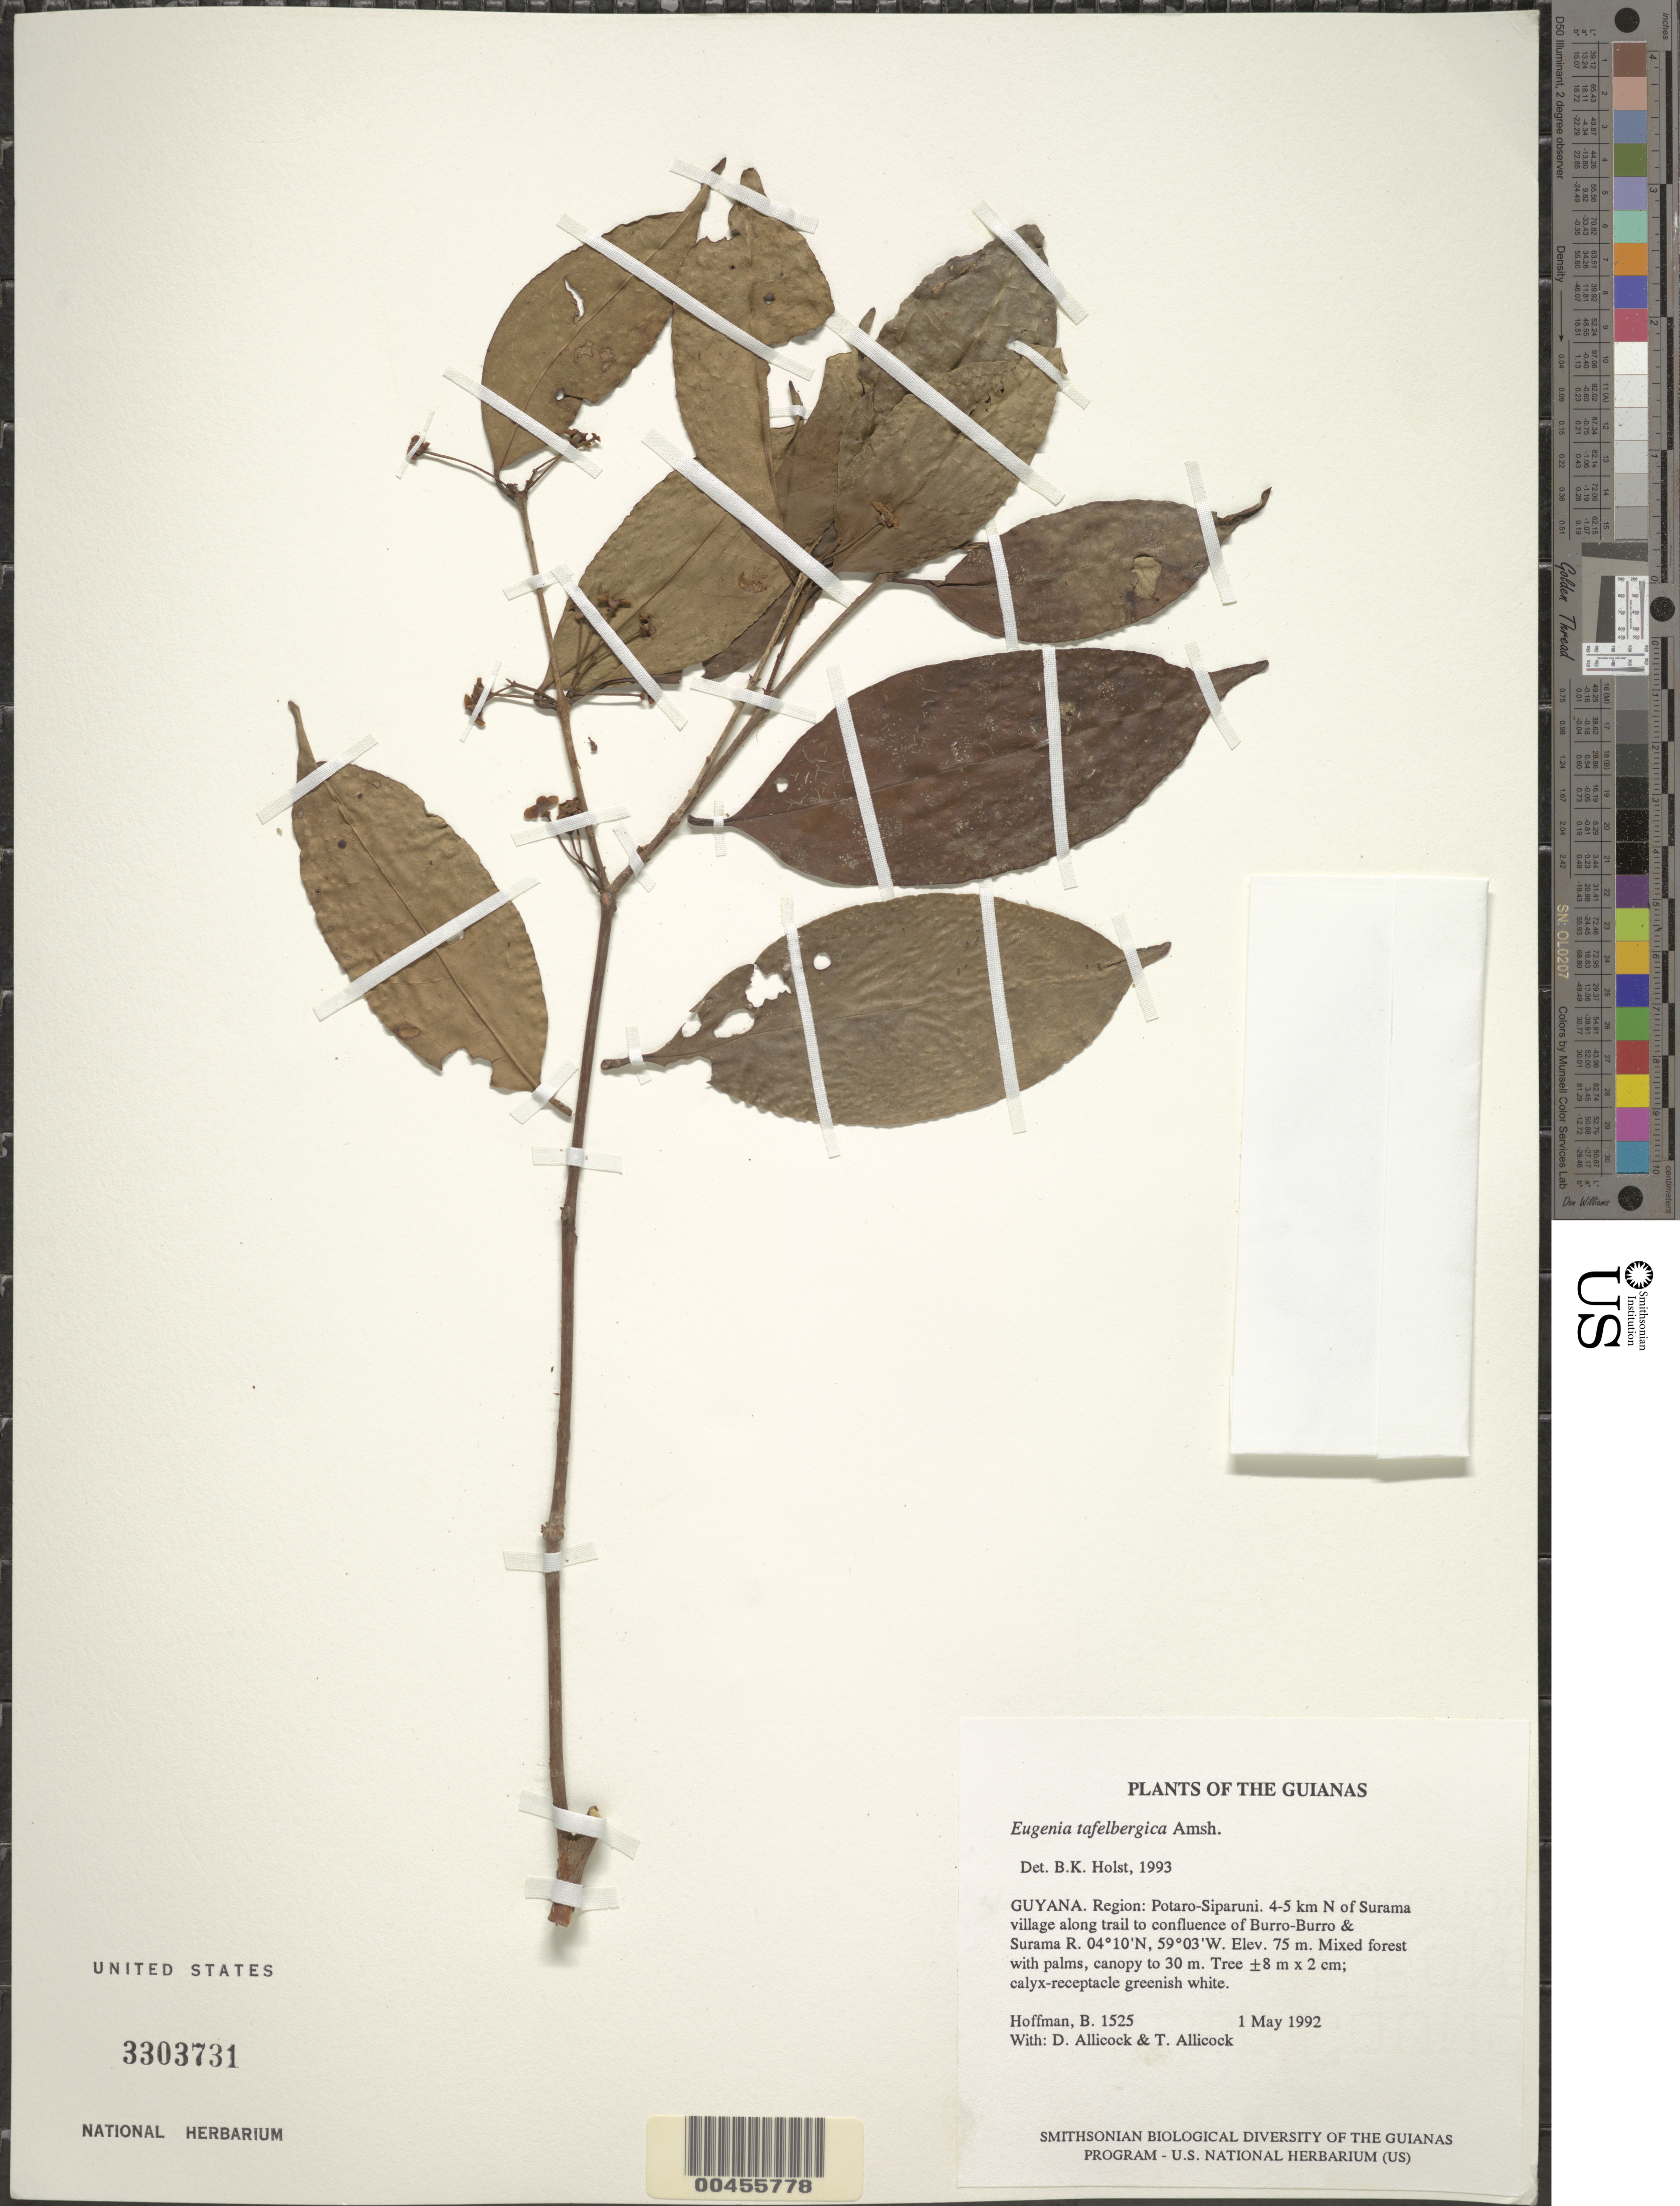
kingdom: Plantae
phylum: Tracheophyta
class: Magnoliopsida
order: Myrtales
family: Myrtaceae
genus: Eugenia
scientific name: Eugenia tafelbergica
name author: Amshoff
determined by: Holst, Bruce K.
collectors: B. Hoffman, D. Allicock & T. Allicock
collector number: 1525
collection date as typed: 1 May 1992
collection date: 1992-05-01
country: Guyana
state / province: Potaro-Siparuni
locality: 4-5 km N of Surama village along trail to confluence of Burro-Burro & Surama Rivers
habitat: Mixed forest with palms, canopy to 30 m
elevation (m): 75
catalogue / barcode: US 3303731